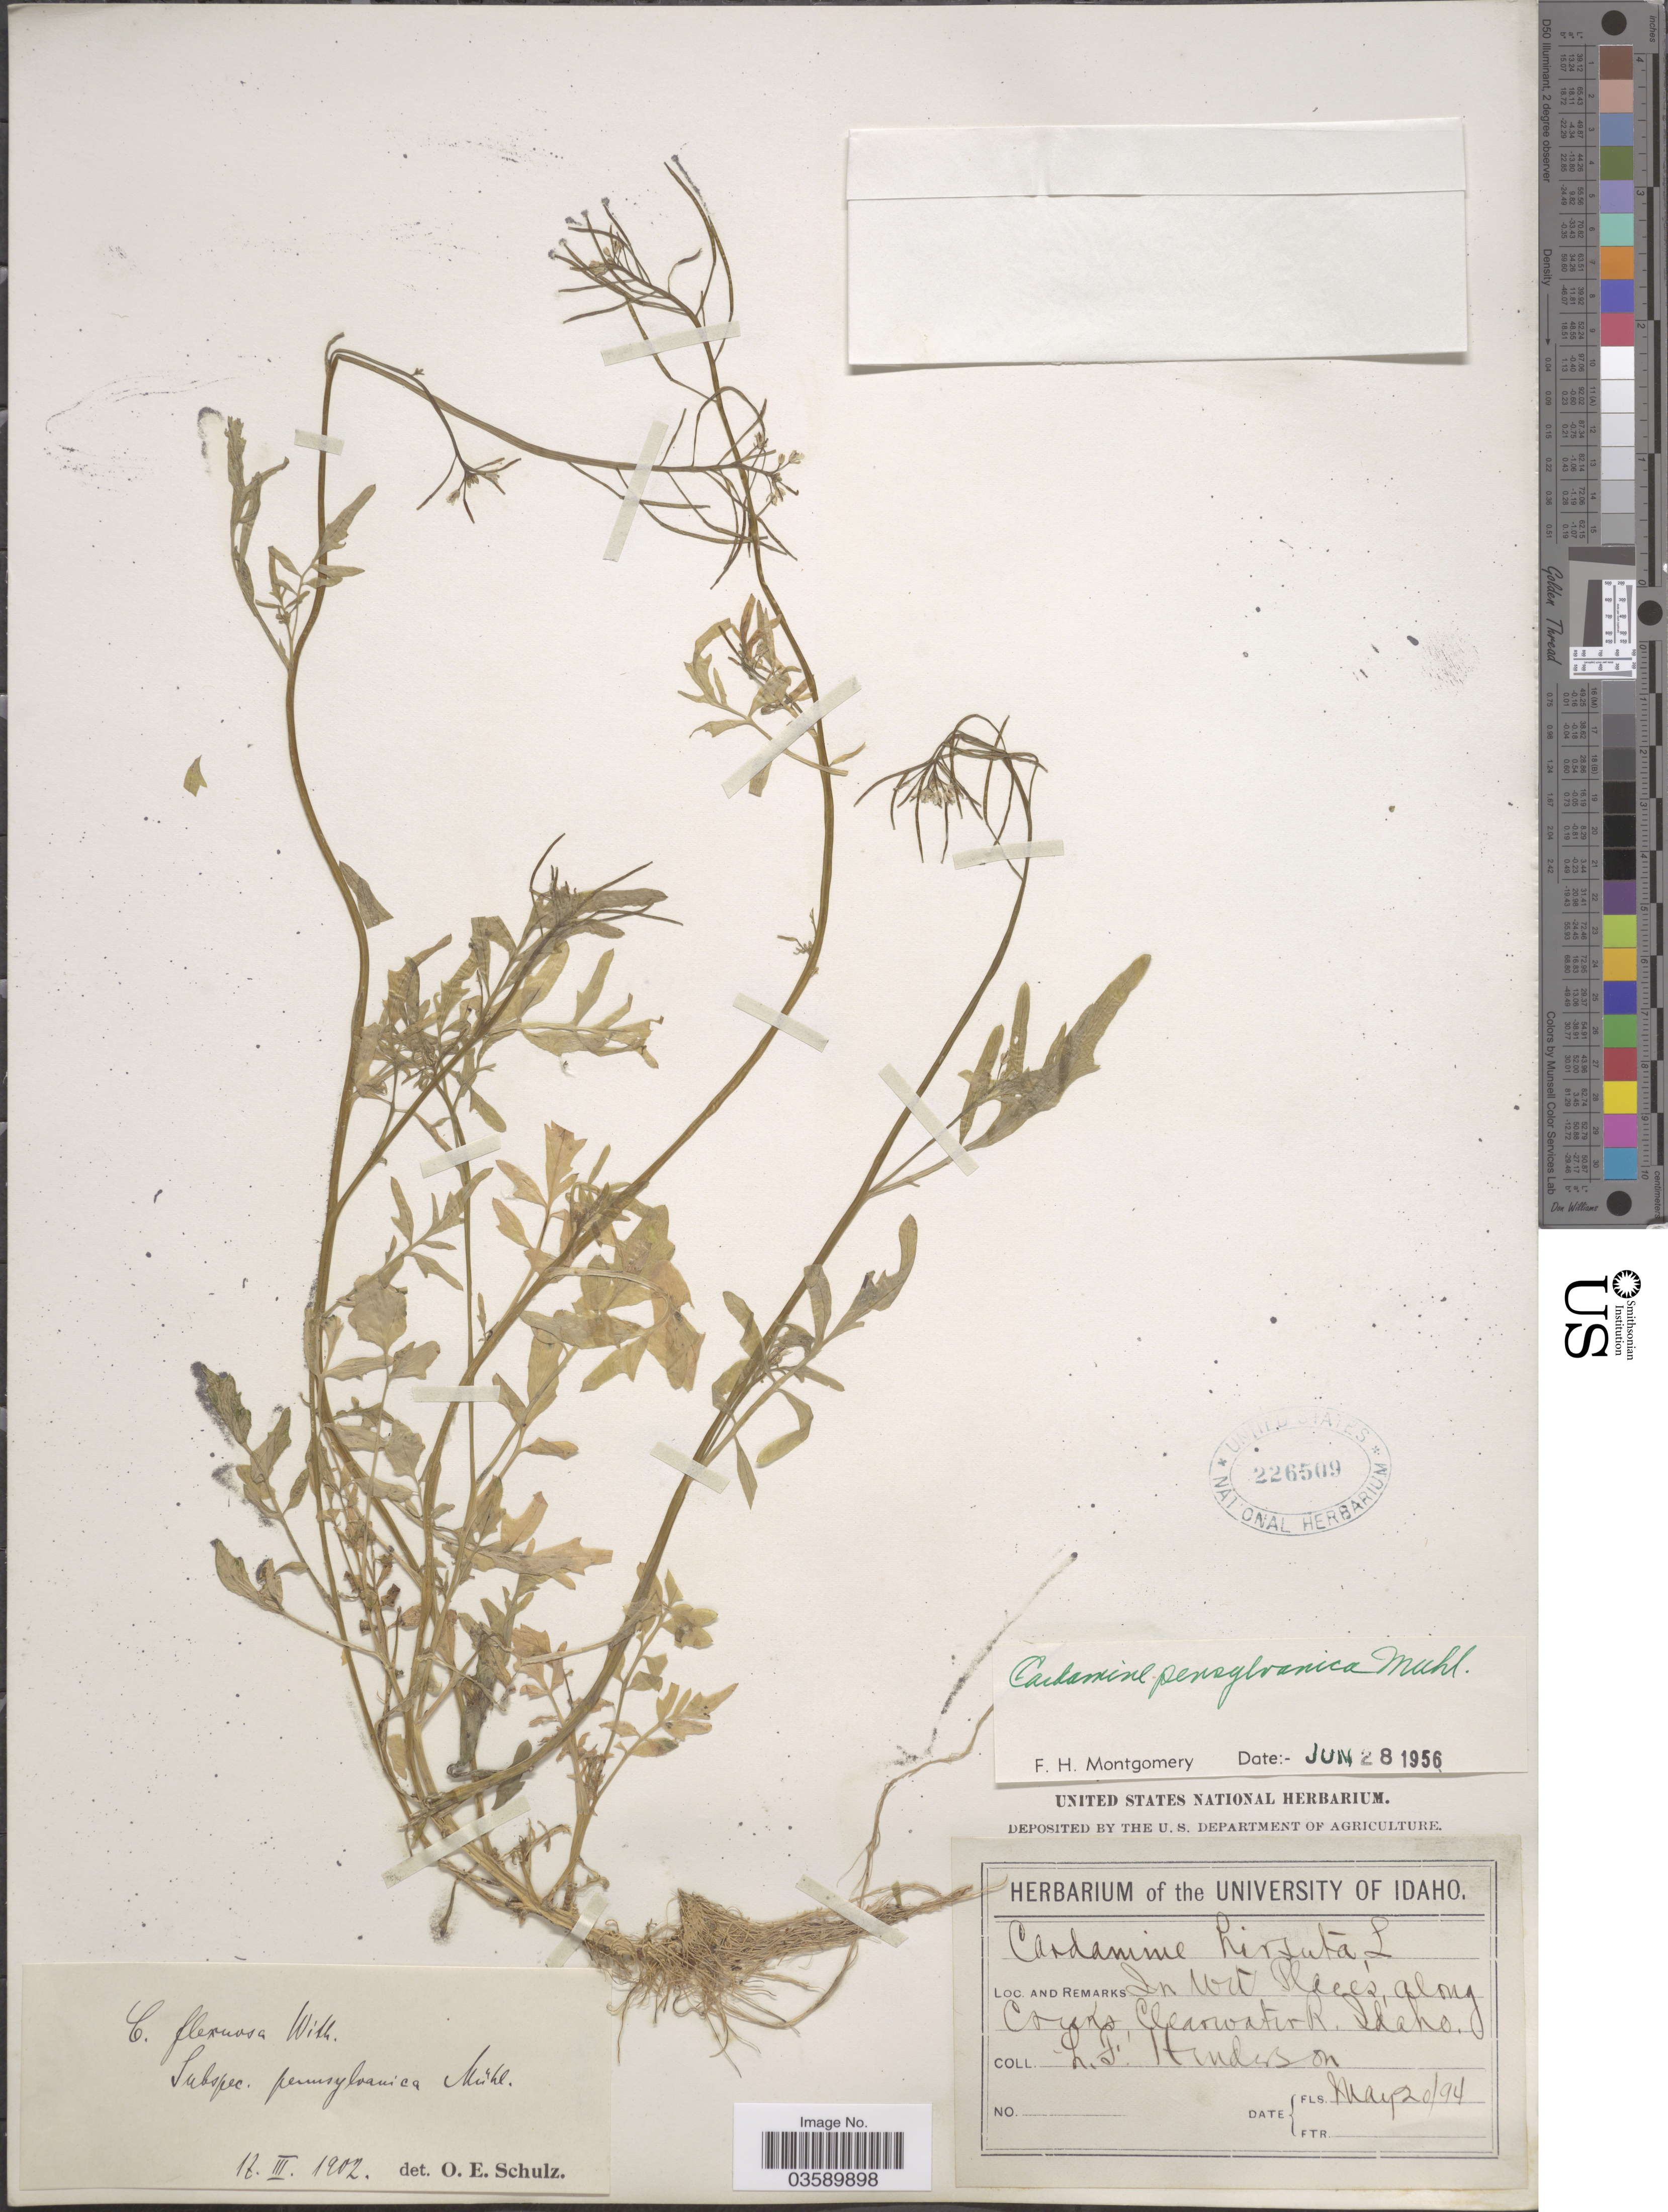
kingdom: Plantae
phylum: Tracheophyta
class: Magnoliopsida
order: Brassicales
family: Brassicaceae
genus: Cardamine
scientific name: Cardamine pensylvanica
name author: Muhl. ex Willd.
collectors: L. Henderson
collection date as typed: Transcribed d/m/y: 20/5/94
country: United States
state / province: Idaho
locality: In wet Places, along Creeks, Clearwater R.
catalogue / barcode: US 226509